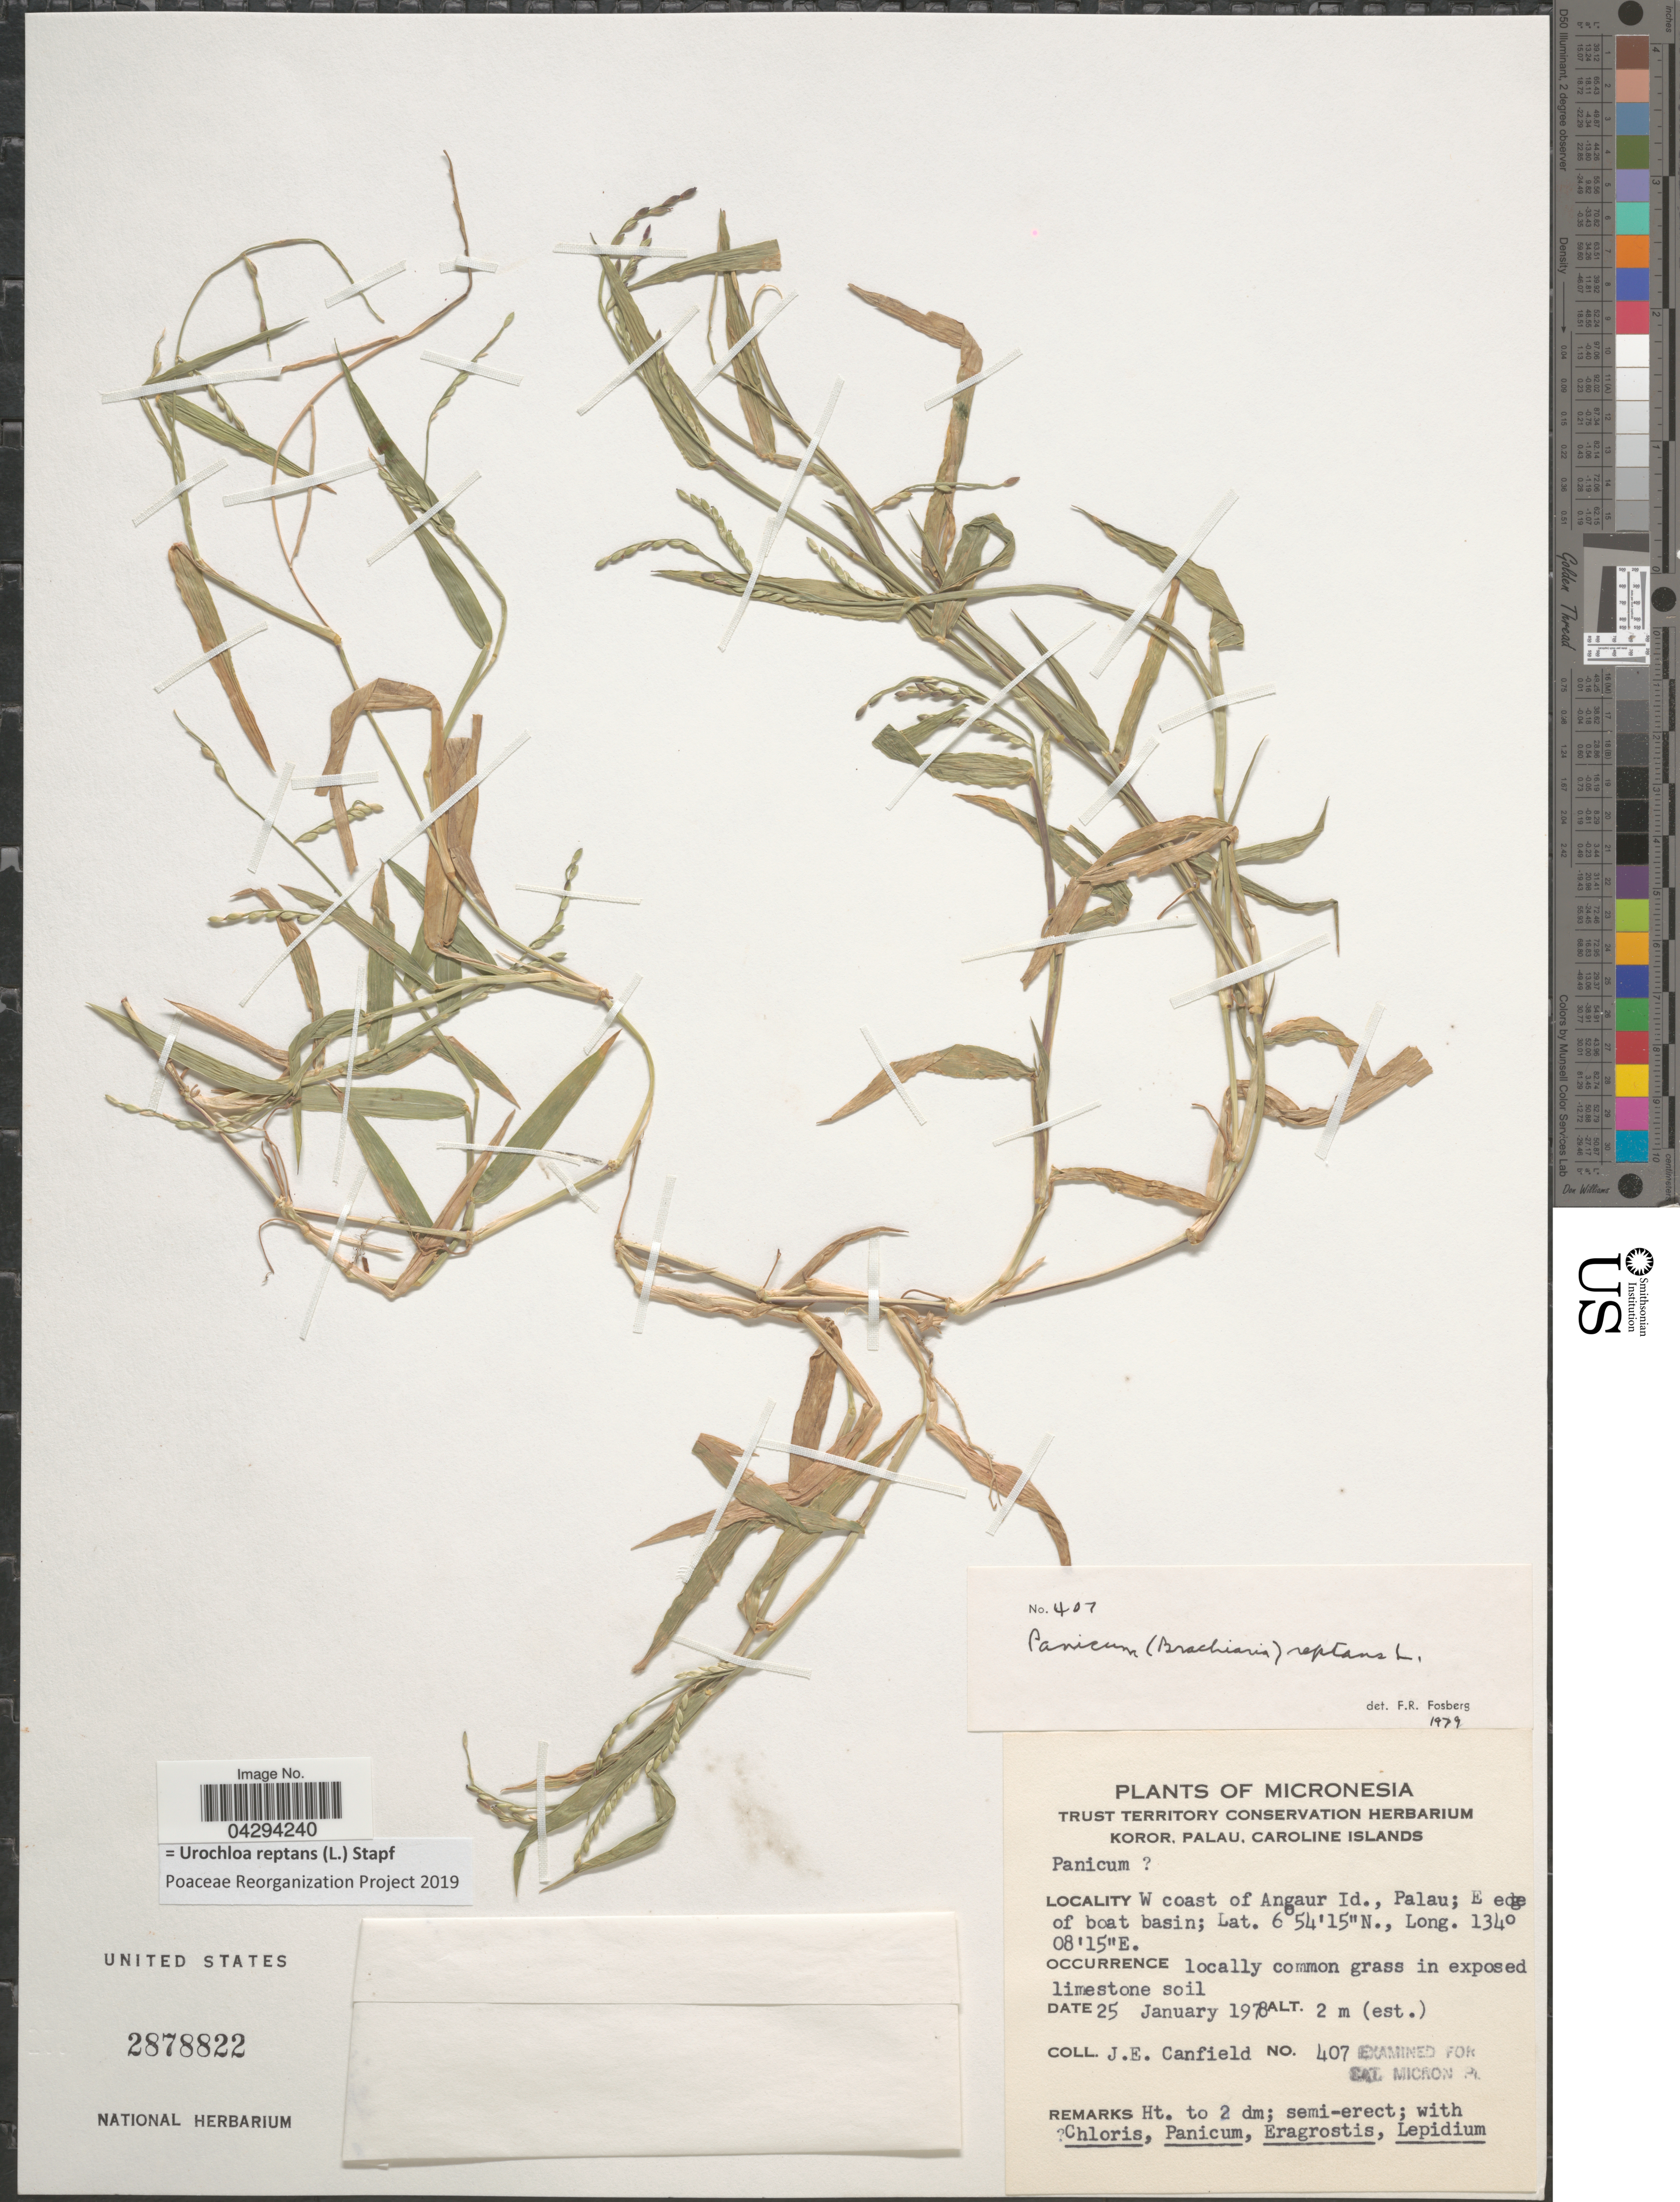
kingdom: Plantae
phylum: Tracheophyta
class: Liliopsida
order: Poales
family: Poaceae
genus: Urochloa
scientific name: Urochloa reptans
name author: (L.) Stapf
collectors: J. E. Canfield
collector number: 407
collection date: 1978-01-25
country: Palau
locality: Micronesia. W coast of Anguar Id., Palau; E edge of boat basin.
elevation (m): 2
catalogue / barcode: US 2878822